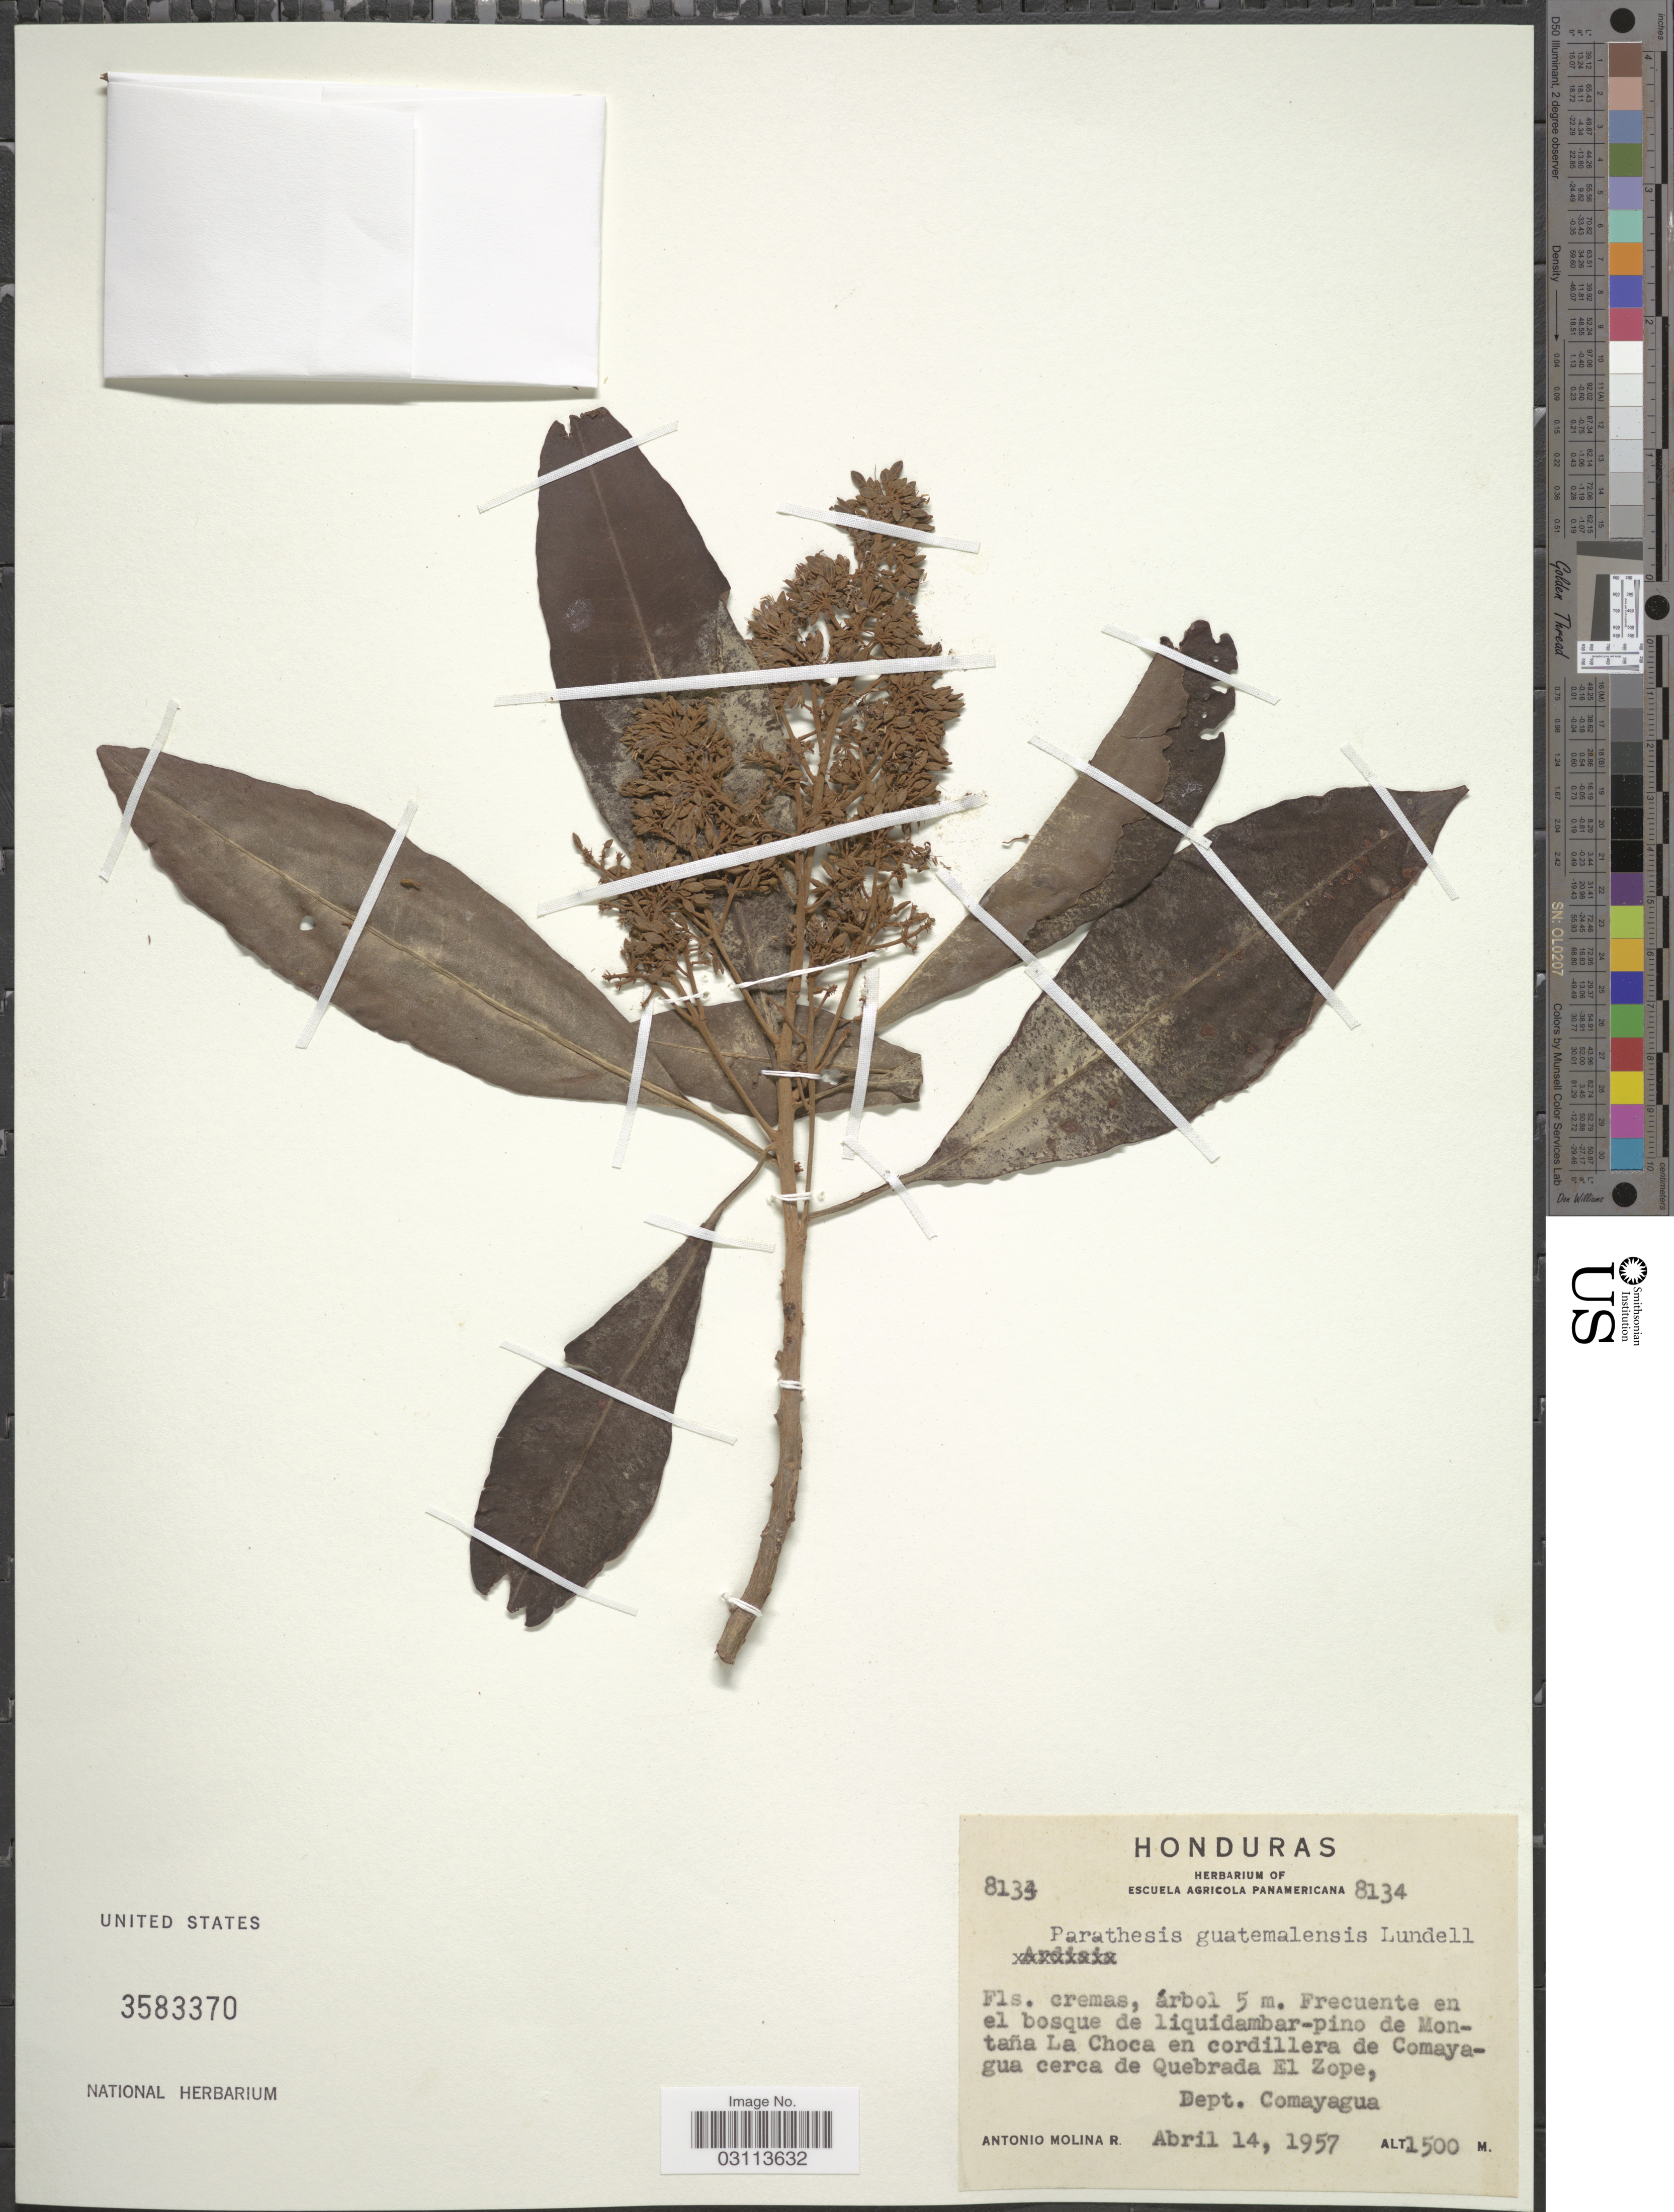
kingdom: Plantae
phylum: Tracheophyta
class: Magnoliopsida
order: Ericales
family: Primulaceae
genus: Parathesis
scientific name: Parathesis guatemalensis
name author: Lundell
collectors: A. Molina R.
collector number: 8134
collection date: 1957-04-14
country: Honduras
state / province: Comayagua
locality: Frecuente en el bosque de liquidambar-pino de Montaña La Choca en cordillera de Comayagua cerca de Quebrada El Zope, Dept. Comayagua.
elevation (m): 1500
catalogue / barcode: US 3583370